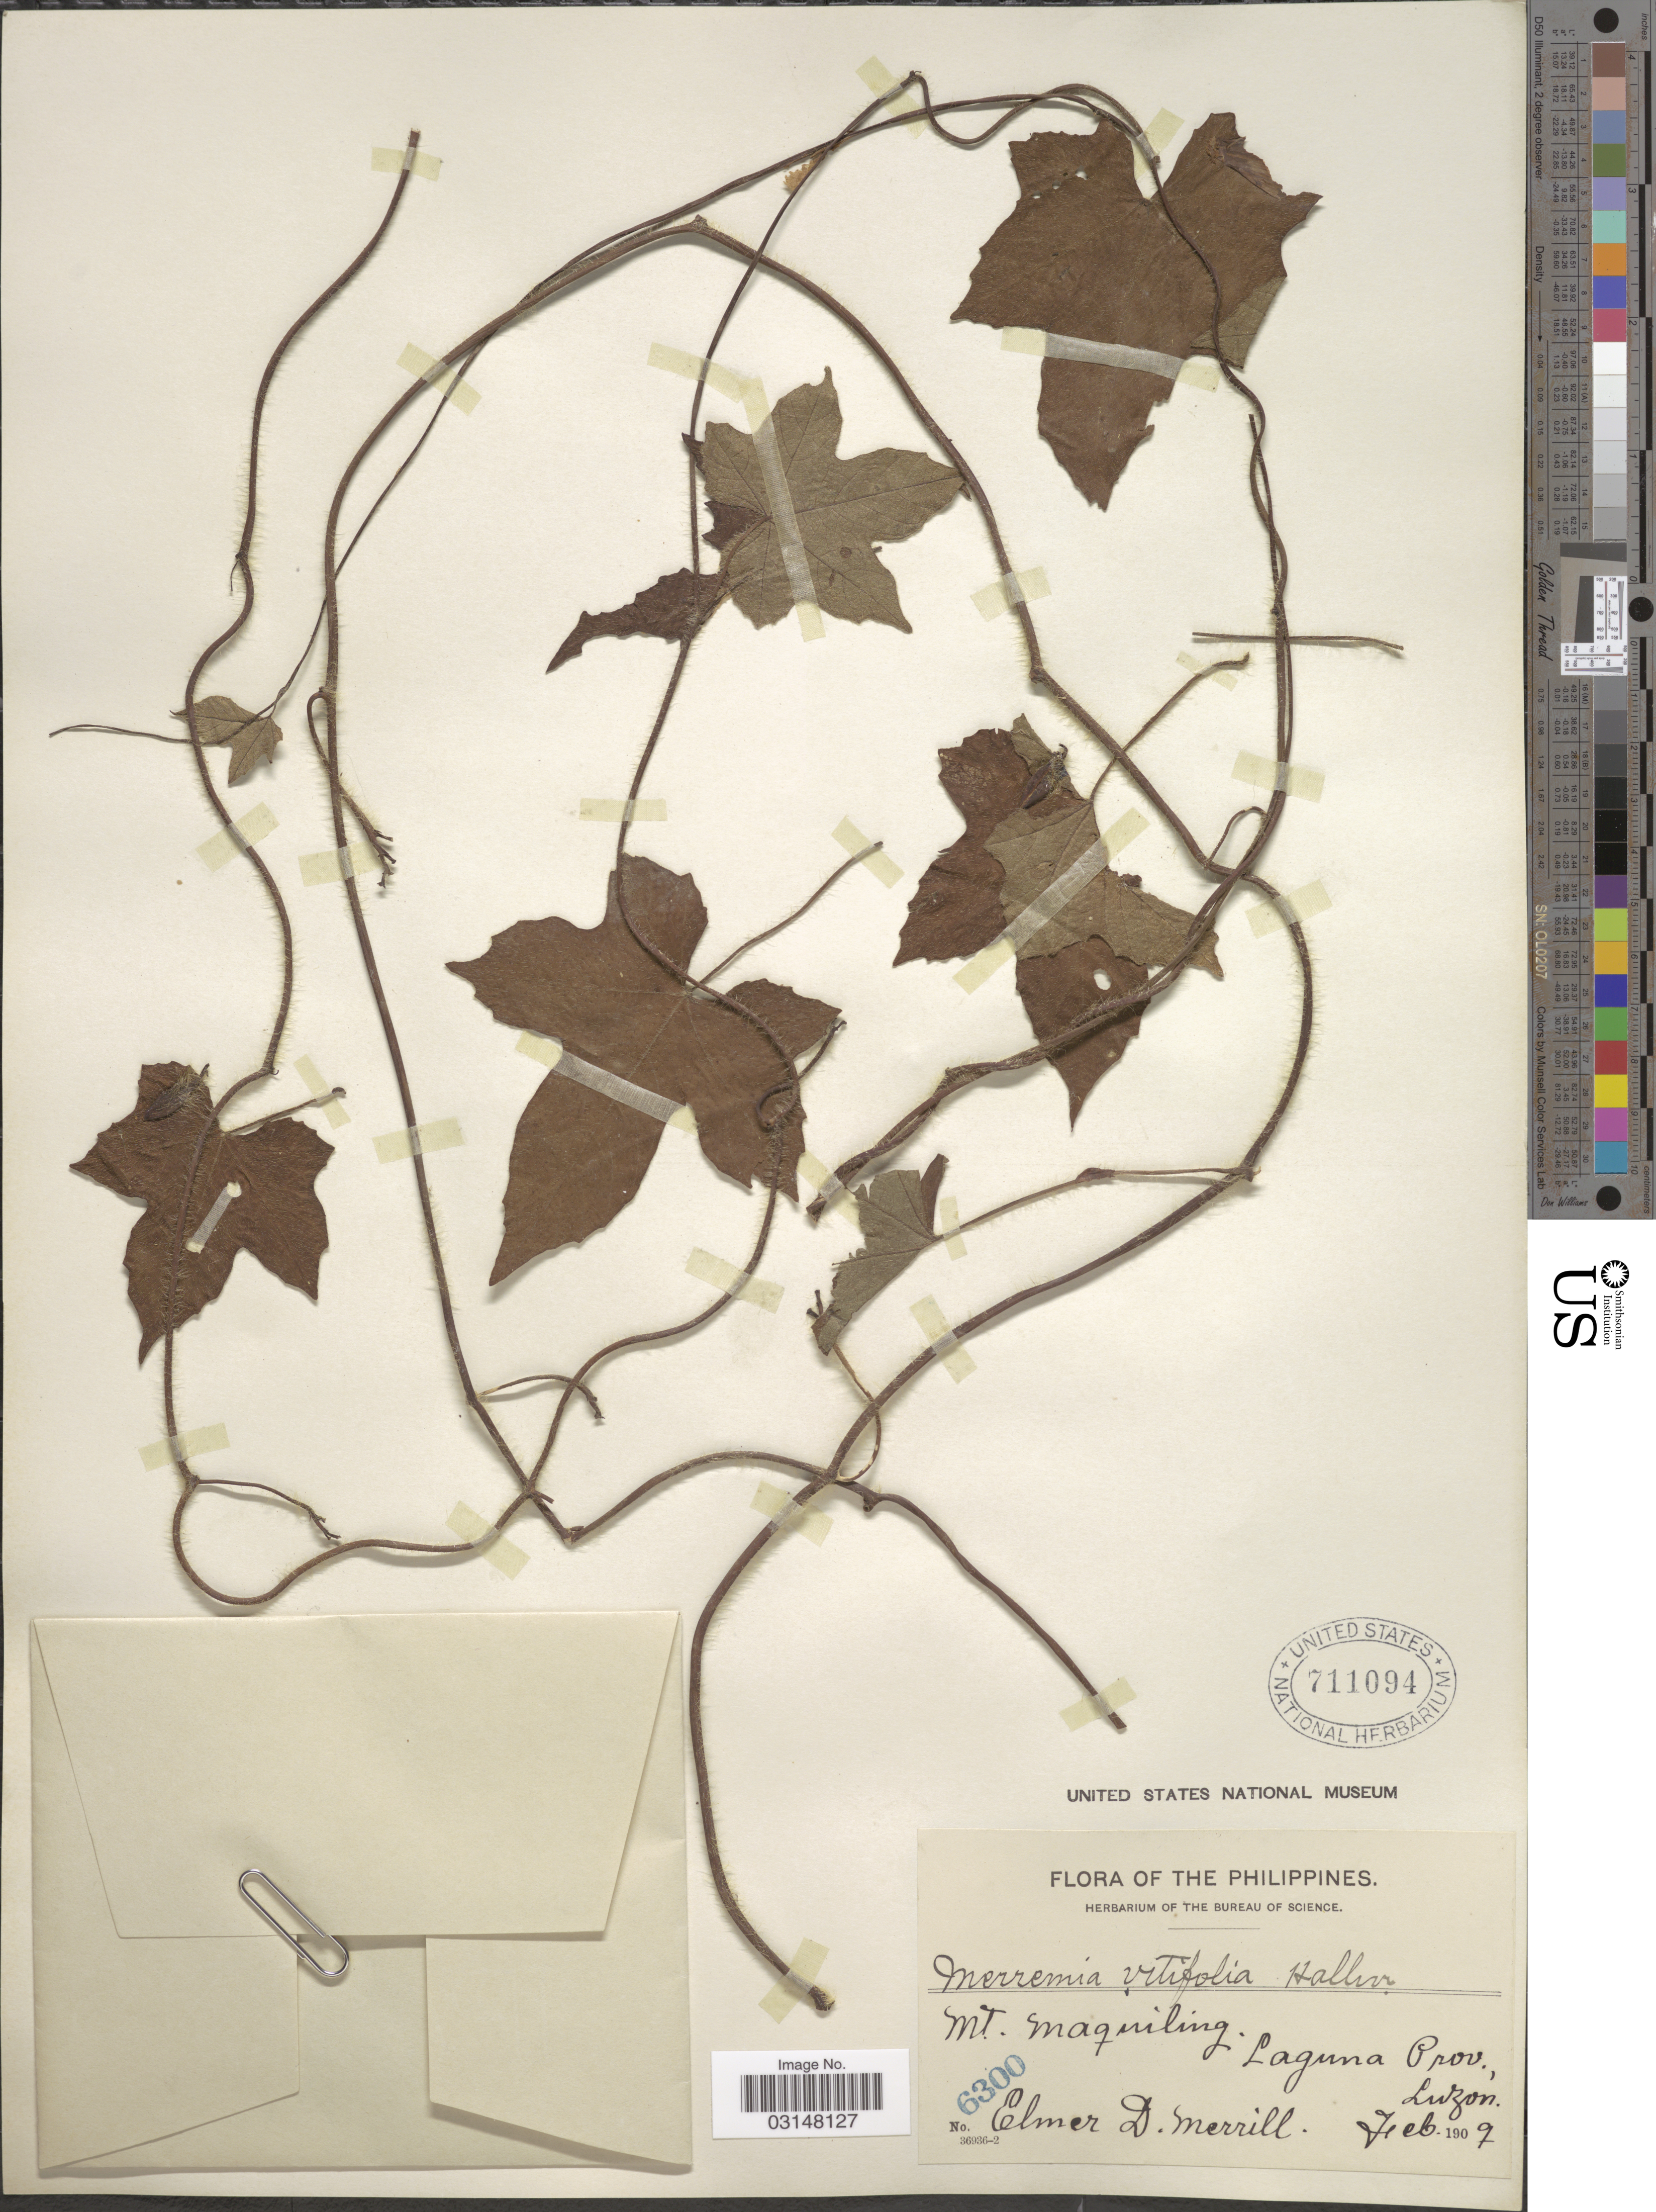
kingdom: Plantae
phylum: Tracheophyta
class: Magnoliopsida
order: Solanales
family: Convolvulaceae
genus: Distimake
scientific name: Distimake vitifolius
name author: (Burm. f.) Pisuttimarn & Petrongari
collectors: E. D. Merrill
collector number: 6300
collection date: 1907-02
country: Philippines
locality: Mt. Maquiling, Laguna Prov., Luzon.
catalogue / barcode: US 711094